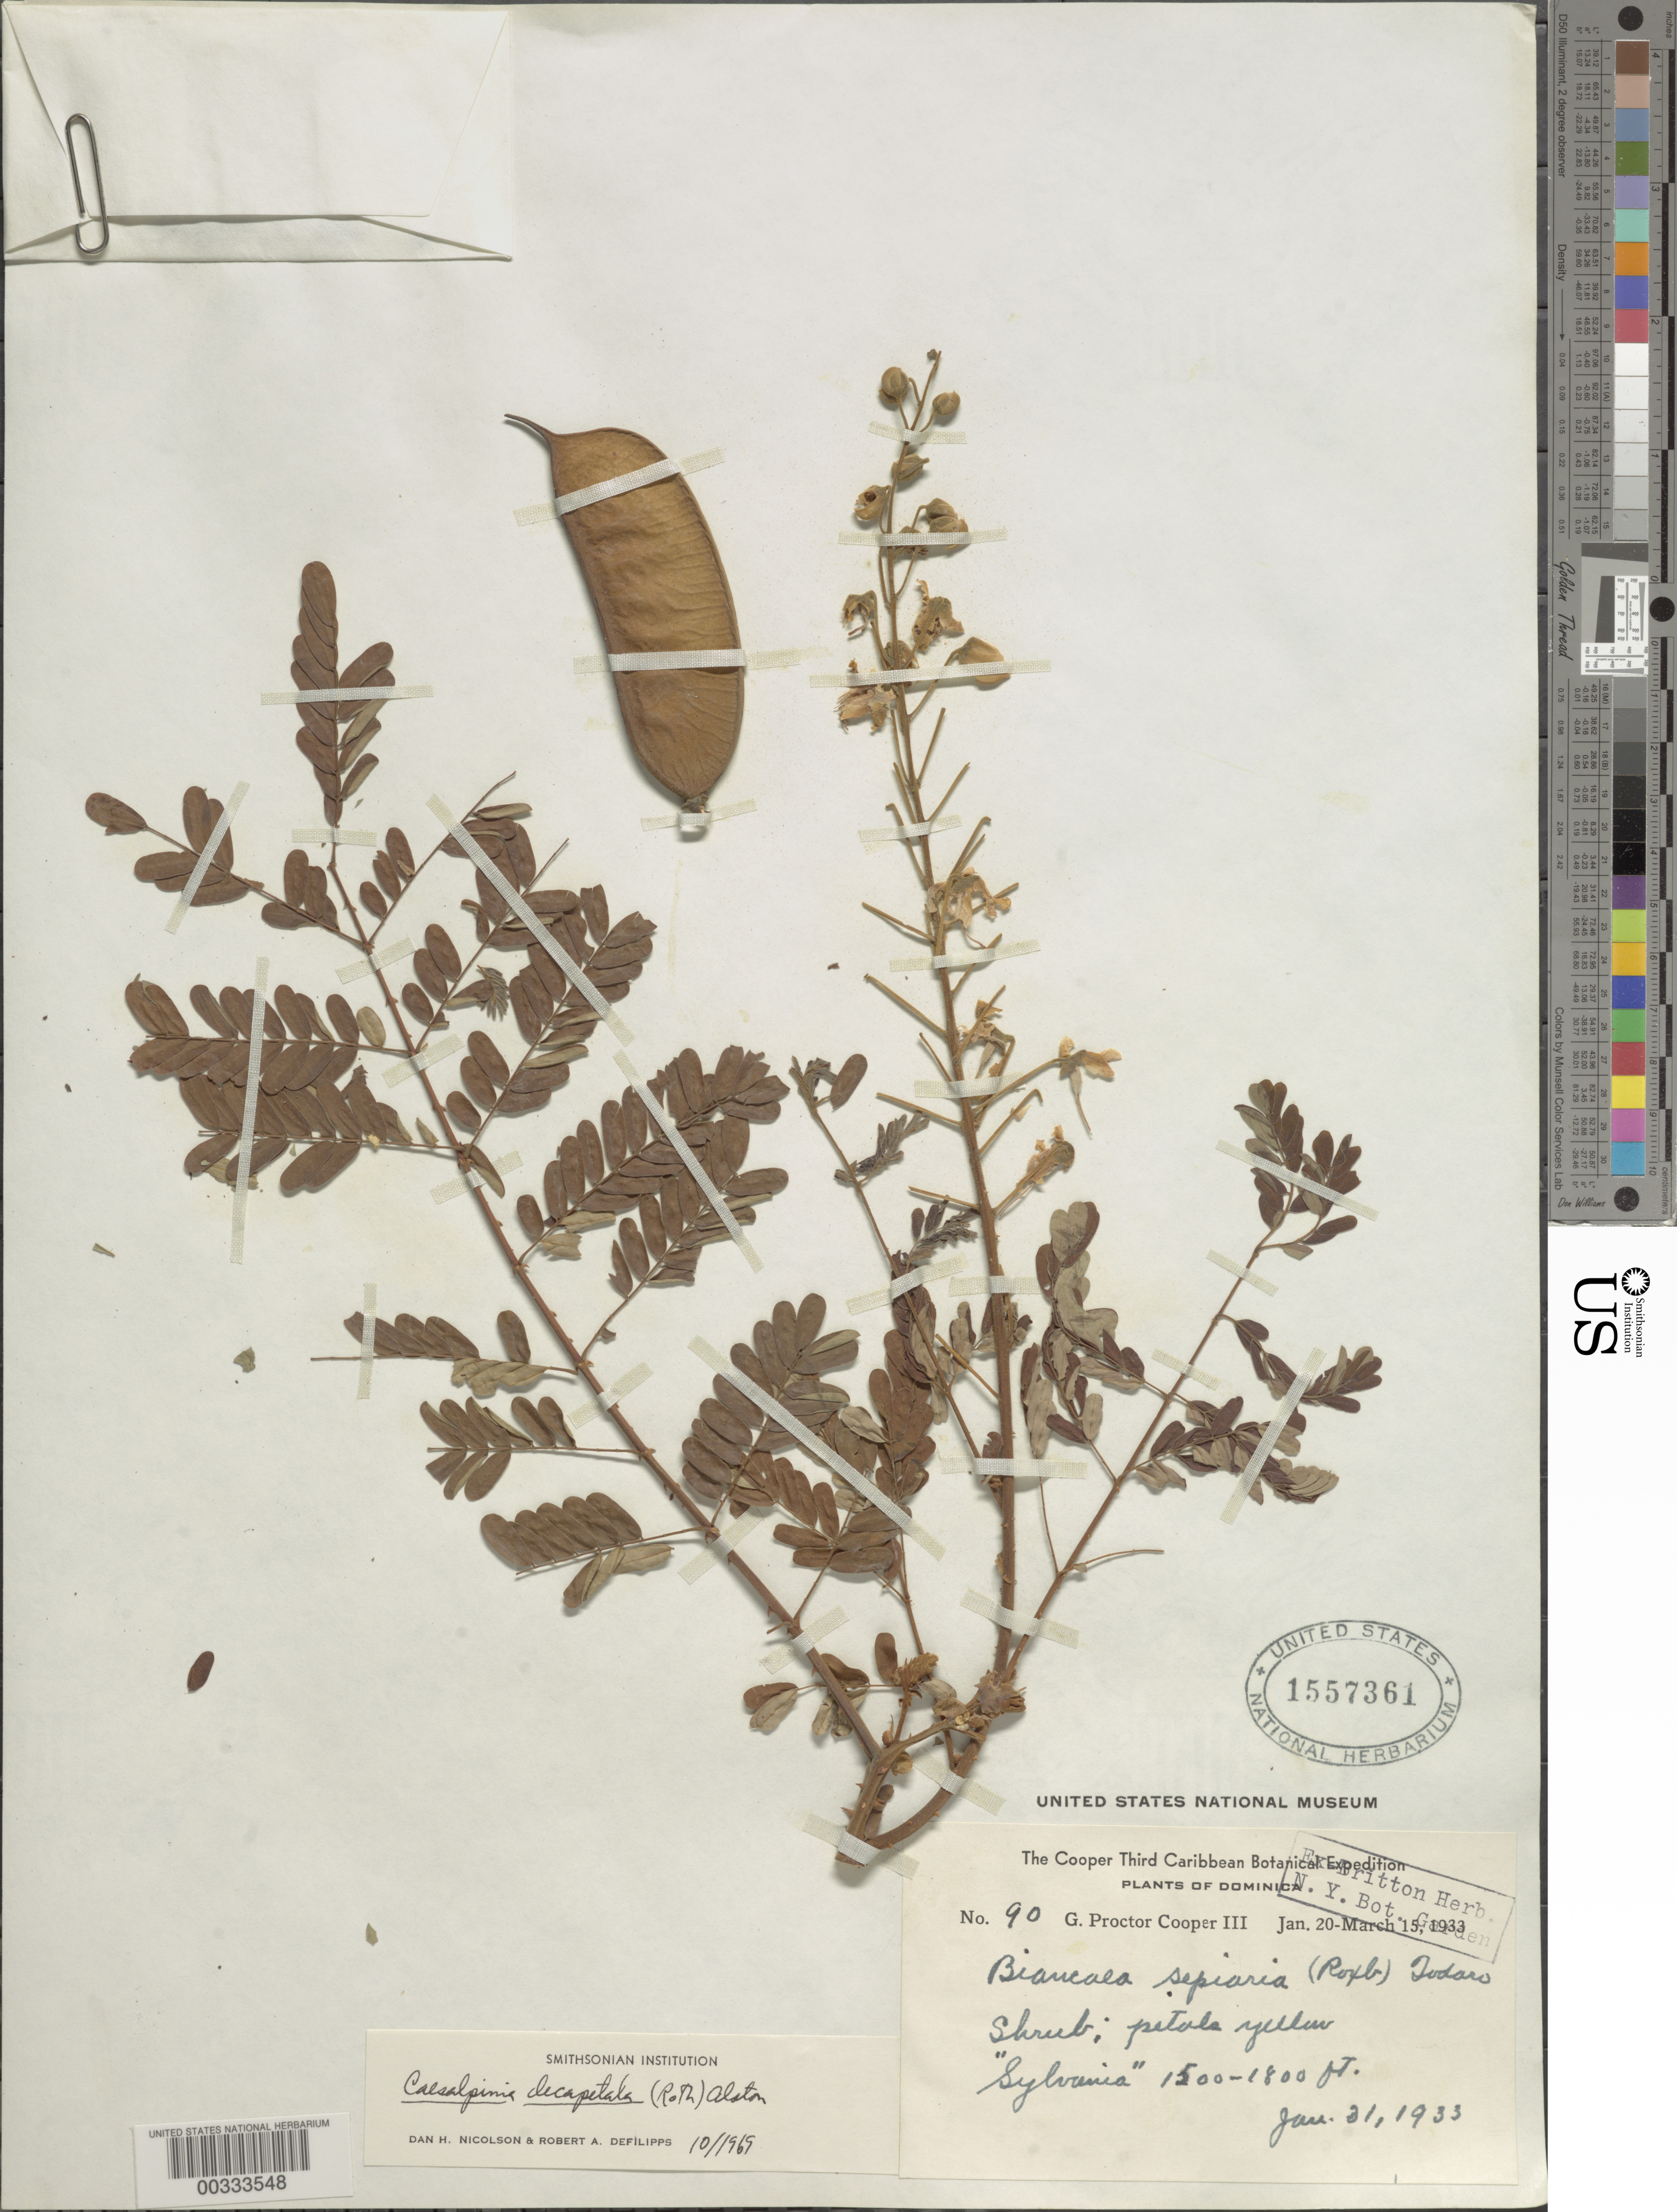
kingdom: Plantae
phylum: Tracheophyta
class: Magnoliopsida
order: Fabales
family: Fabaceae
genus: Biancaea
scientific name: Biancaea decapetala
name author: (Roth) O. Deg.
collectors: G. Cooper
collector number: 90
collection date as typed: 31 Jan 1933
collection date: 1933-01-31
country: Dominica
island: Dominica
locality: "sylvania"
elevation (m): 457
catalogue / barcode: US 1557361